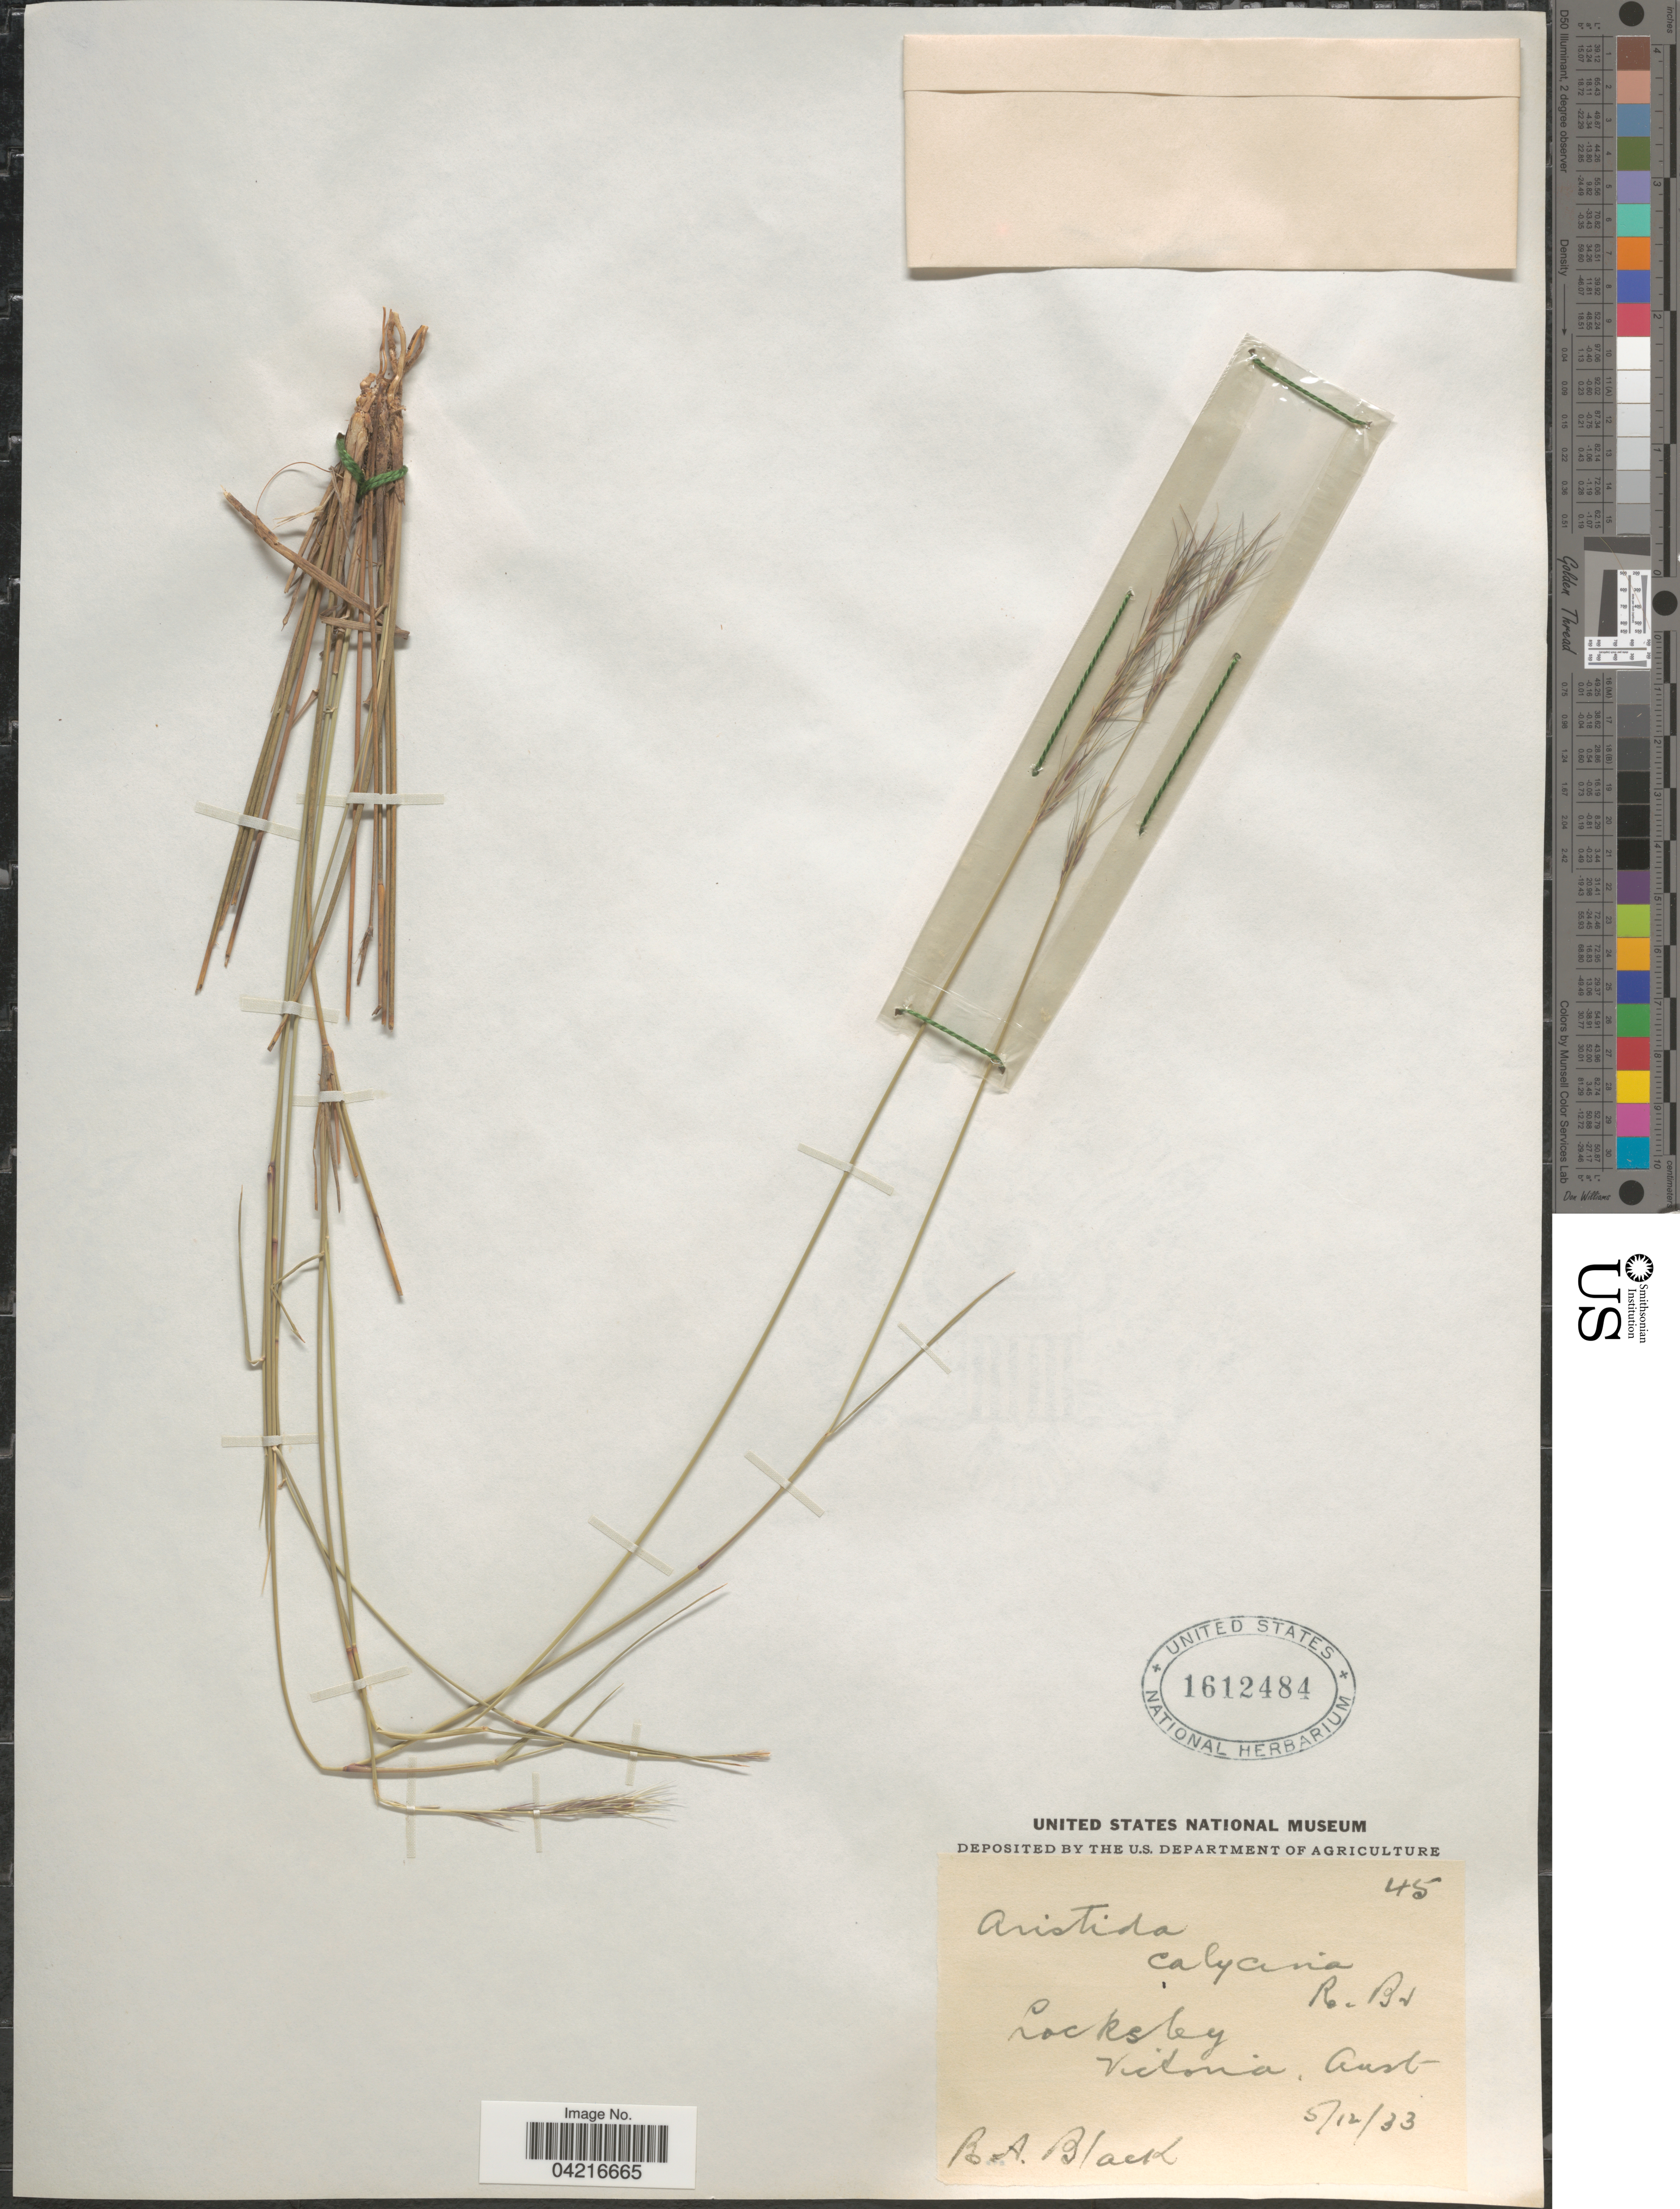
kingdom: Plantae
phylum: Tracheophyta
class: Liliopsida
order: Poales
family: Poaceae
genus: Aristida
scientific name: Aristida calycina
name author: R. Br.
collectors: R. A. Black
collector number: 45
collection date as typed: Transcribed d/m/y: 5/12/33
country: Australia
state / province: Victoria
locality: Locksby. Victoria.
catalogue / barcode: US 1612484